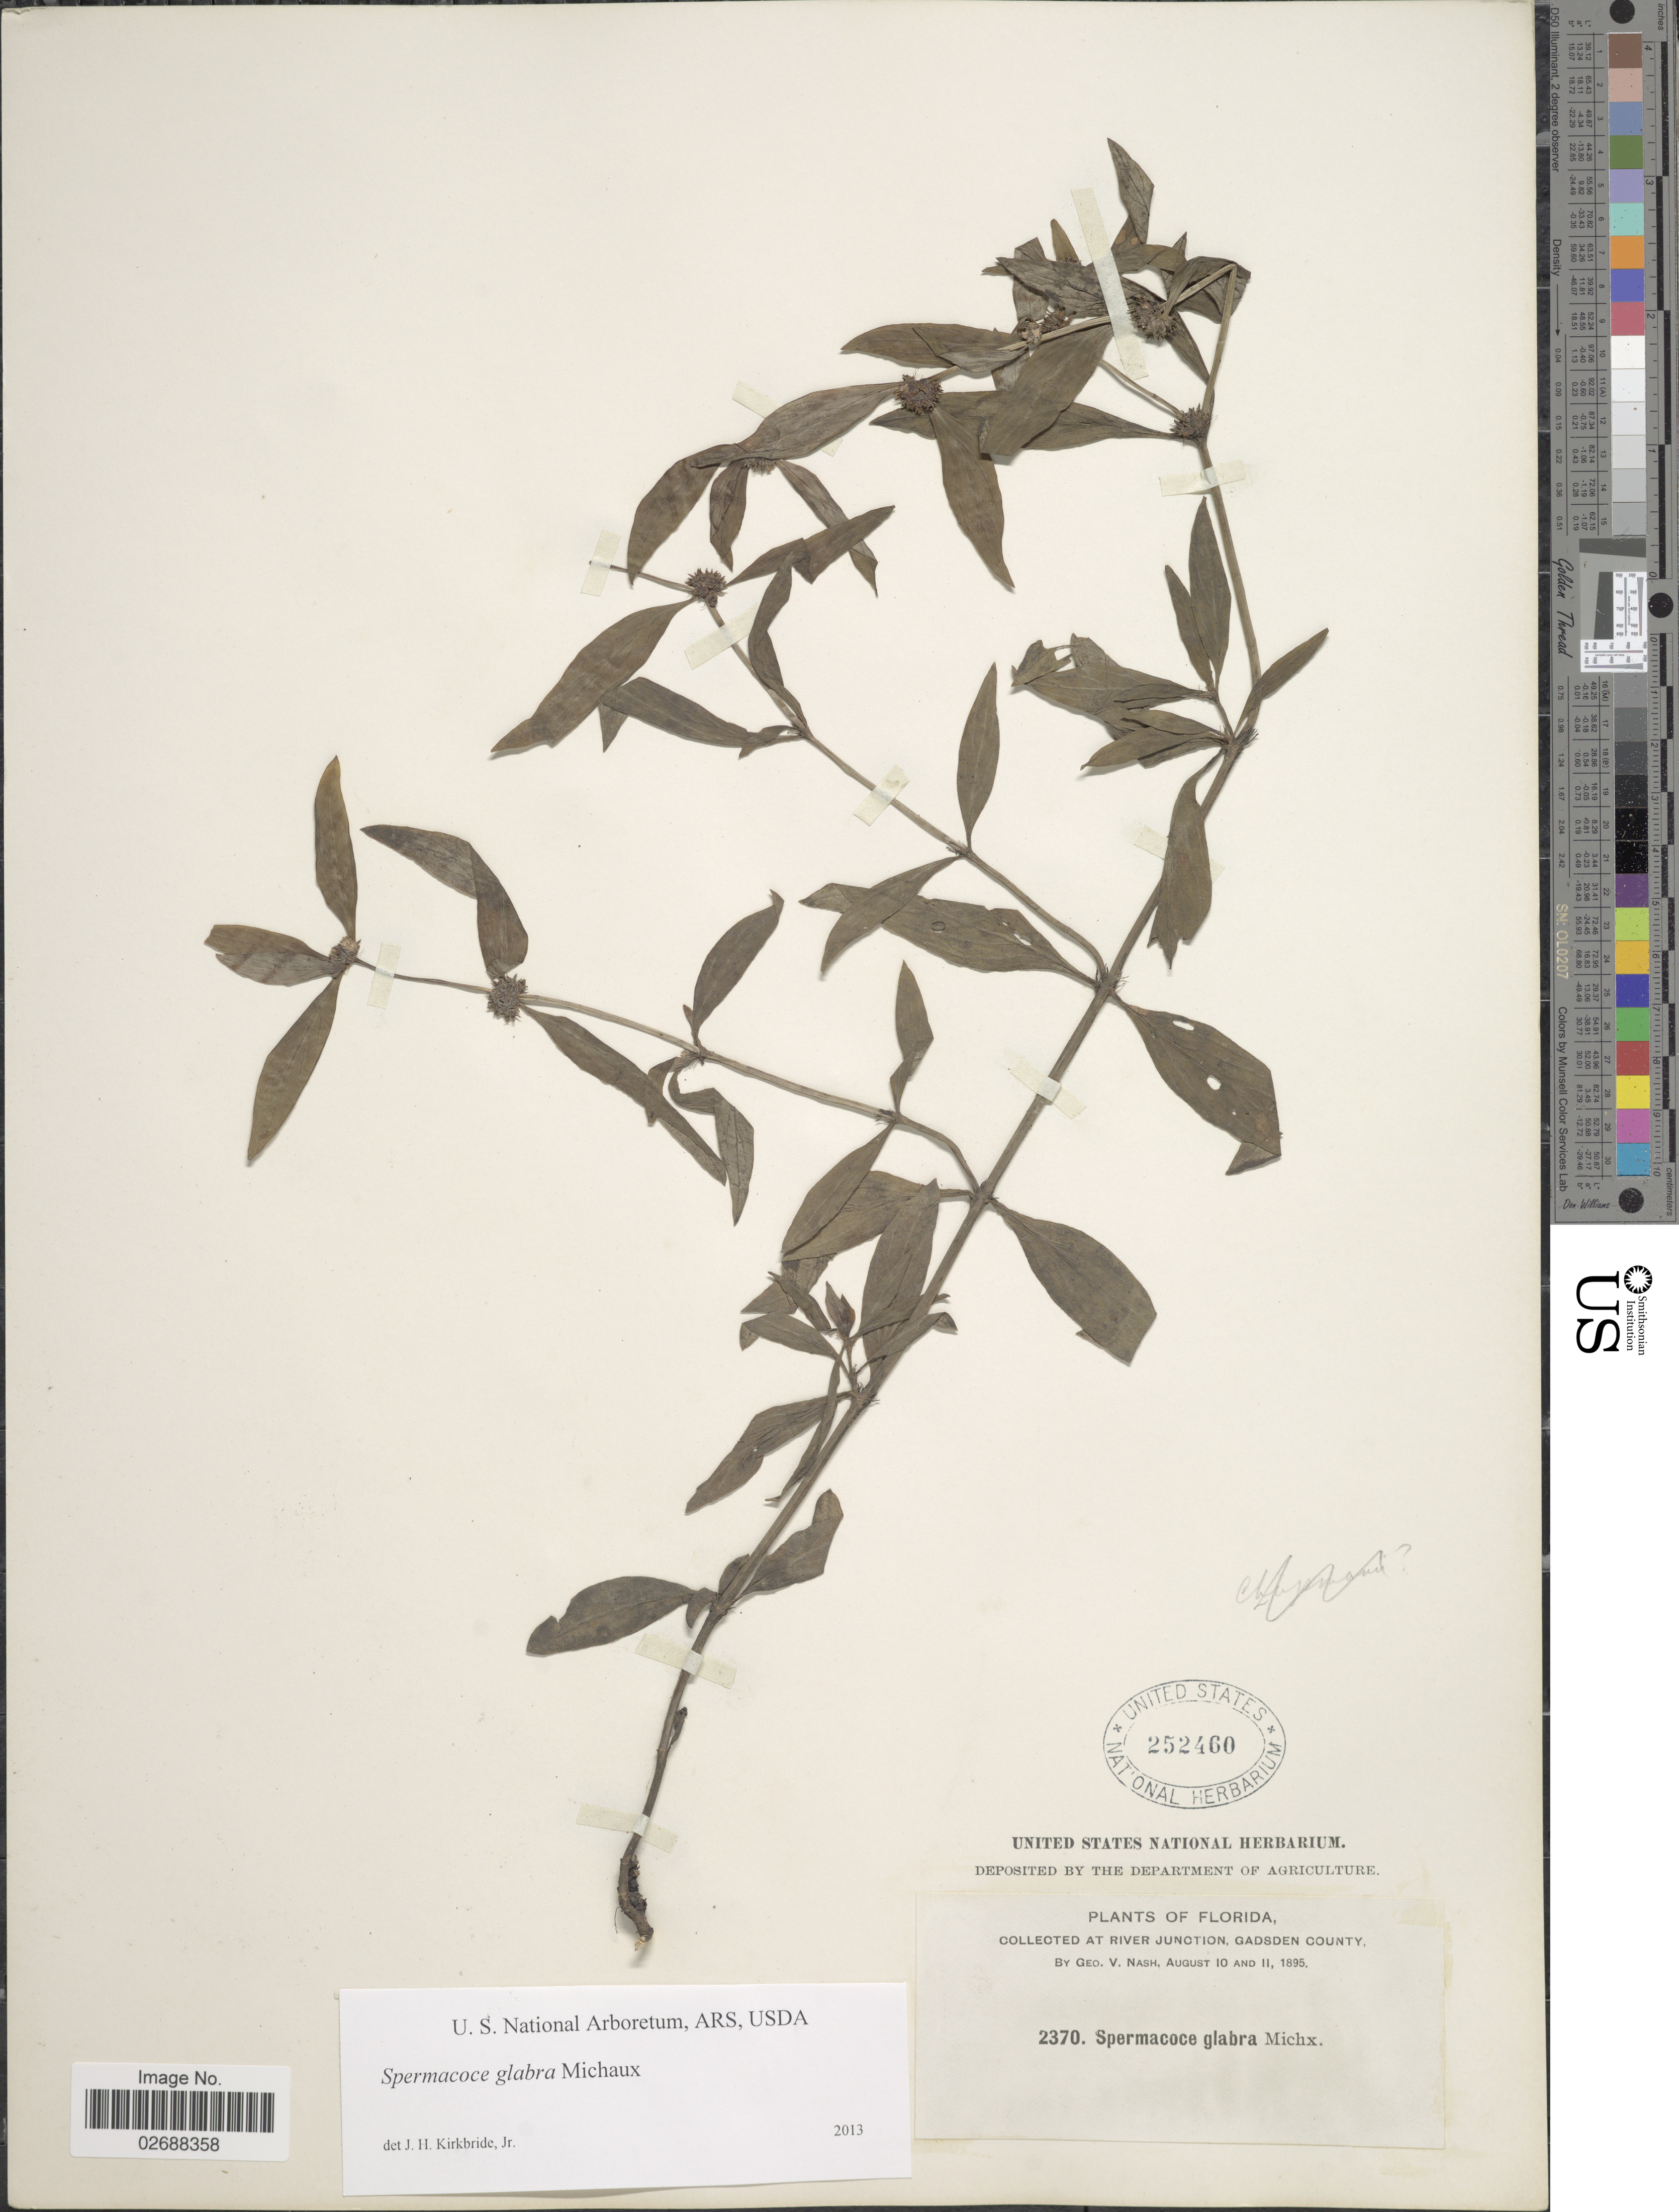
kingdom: Plantae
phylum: Tracheophyta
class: Magnoliopsida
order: Gentianales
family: Rubiaceae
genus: Spermacoce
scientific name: Spermacoce glabra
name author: Michx.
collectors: G. V. Nash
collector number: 2370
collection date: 1895-08-10/1895-08-11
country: United States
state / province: Florida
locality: At River Junction, Gadsden County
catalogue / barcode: US 252460